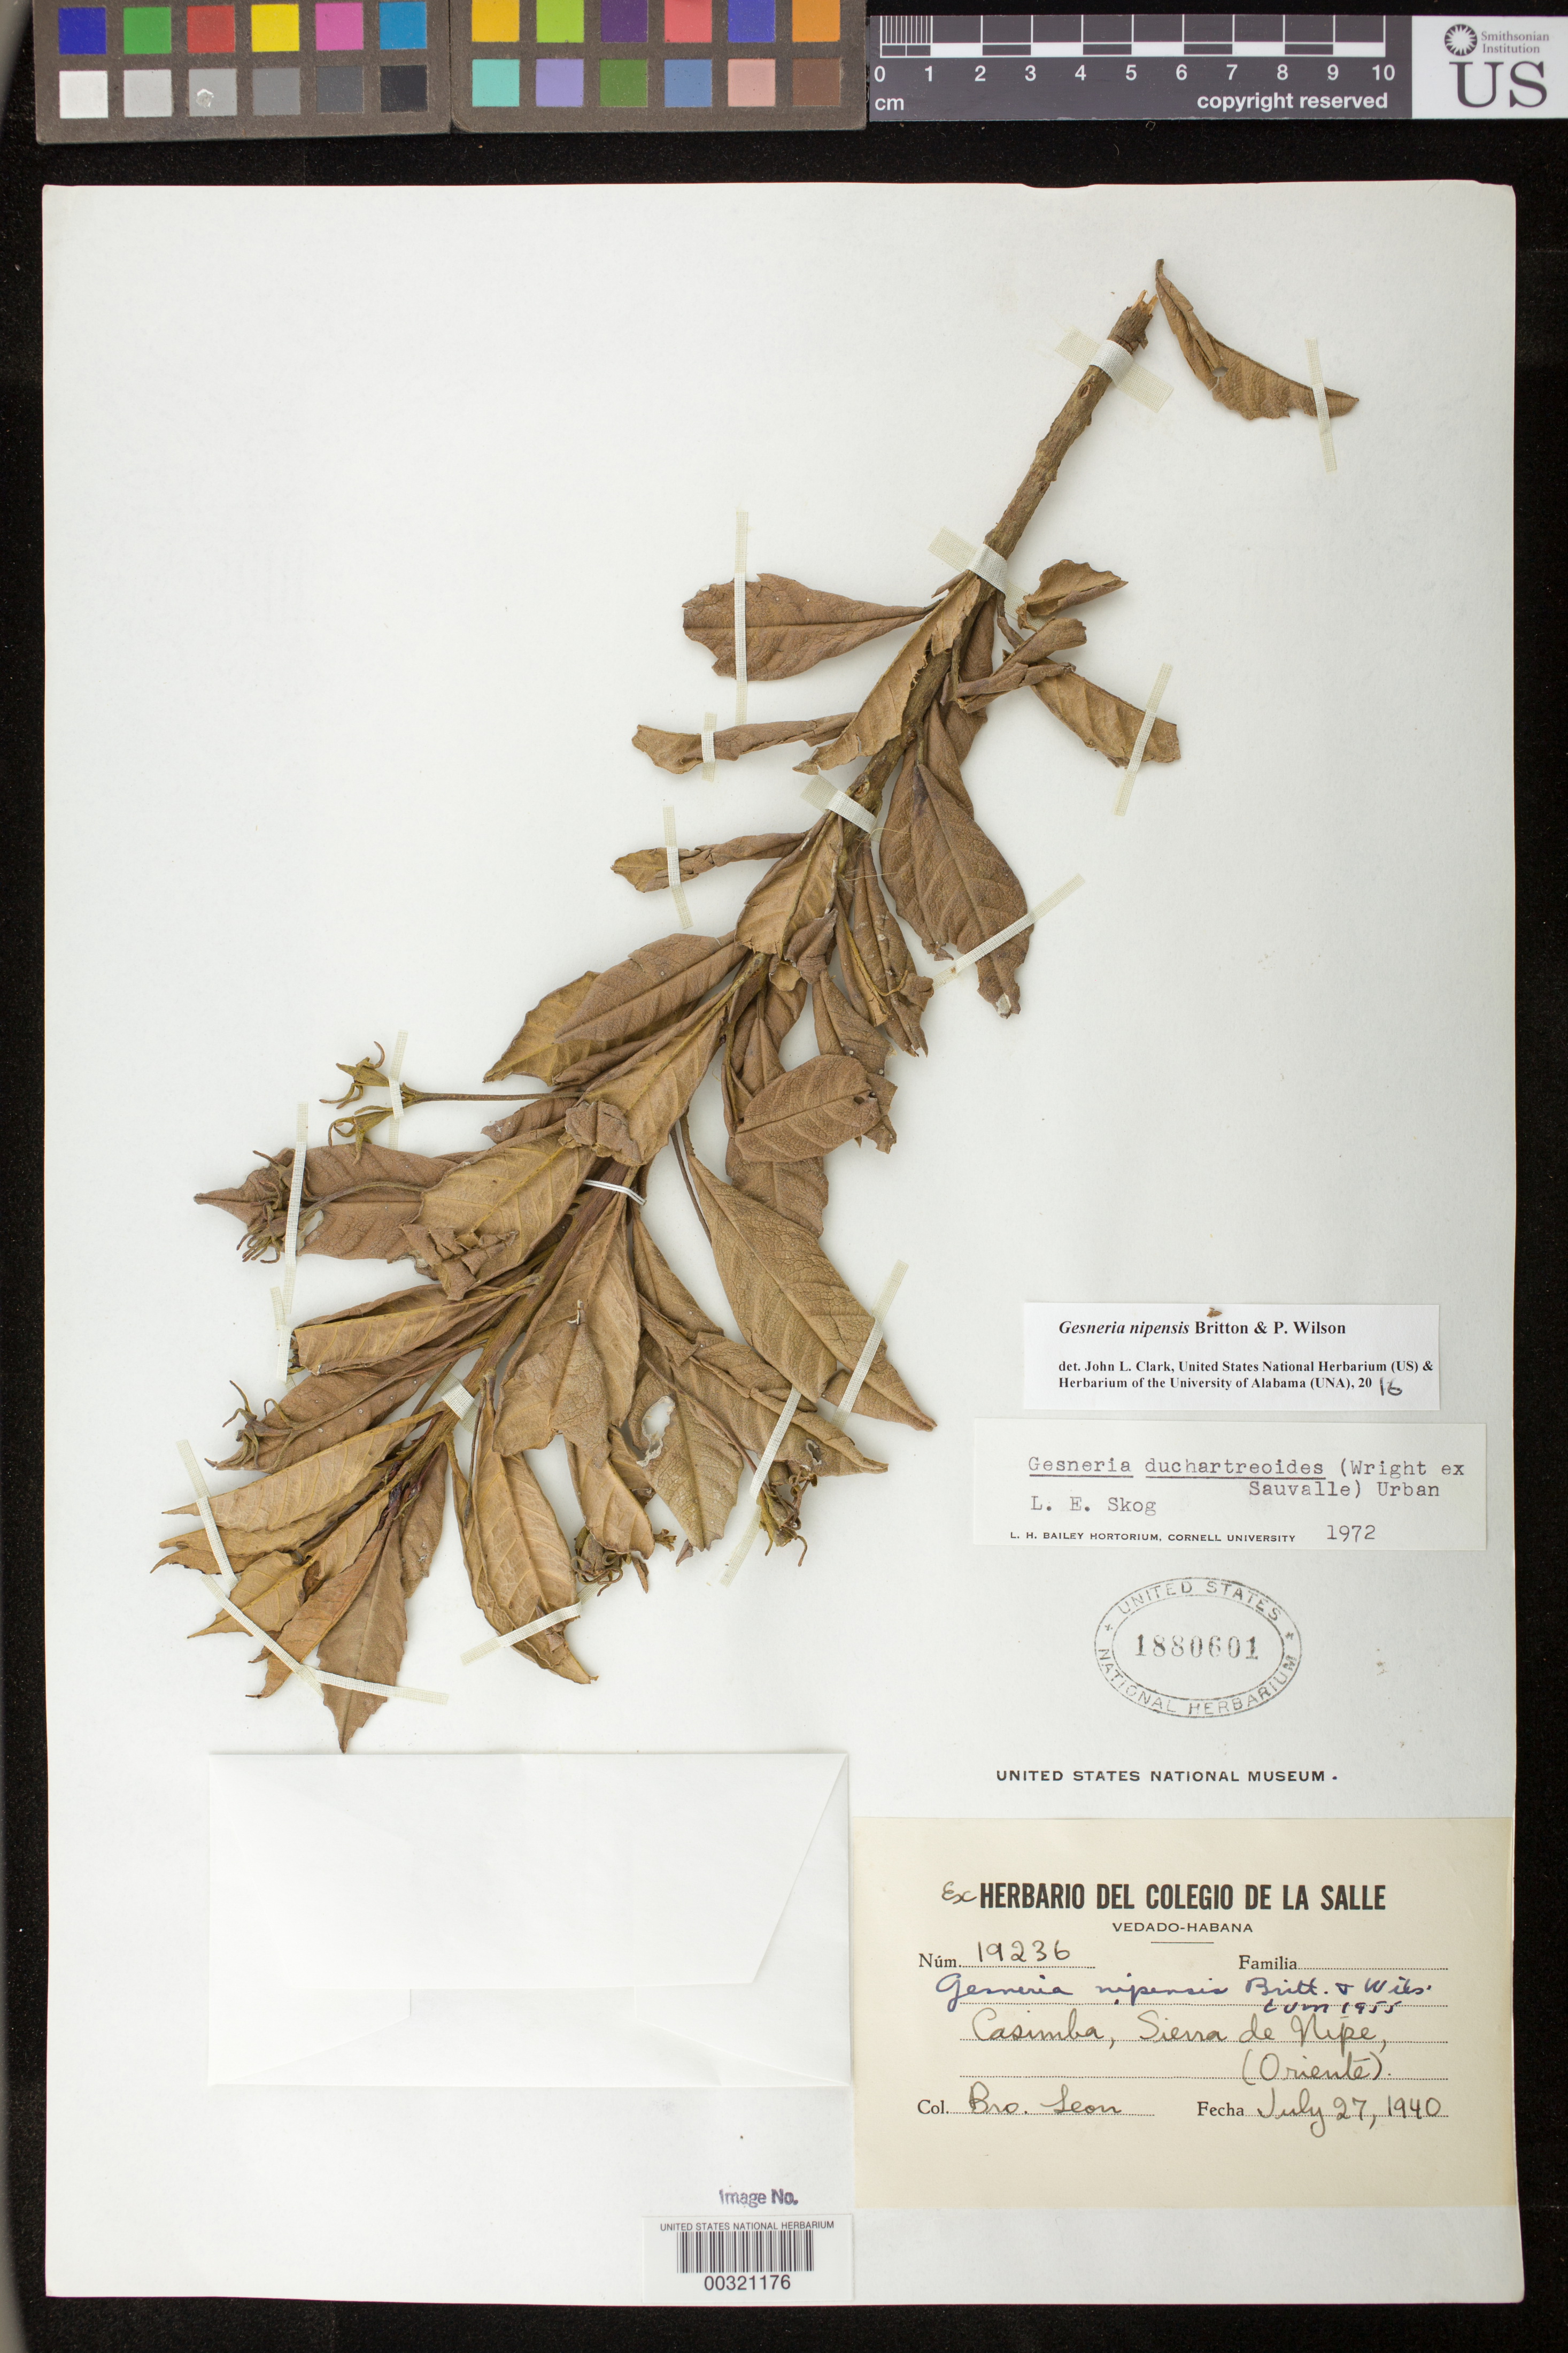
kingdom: Plantae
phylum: Tracheophyta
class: Magnoliopsida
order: Lamiales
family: Gesneriaceae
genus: Gesneria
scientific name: Gesneria nipensis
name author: Britton & P. Wilson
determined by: Clark, J. L., (SEL), The Marie Selby Botanical Garden (UNITED STATES)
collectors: F. Leon & A. H. Liogier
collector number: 19236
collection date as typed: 27 Jul 1940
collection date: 1940-07-27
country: Cuba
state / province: Oriente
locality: La Casimba, Sierra de Nipe, Mayarí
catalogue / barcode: US 1880601